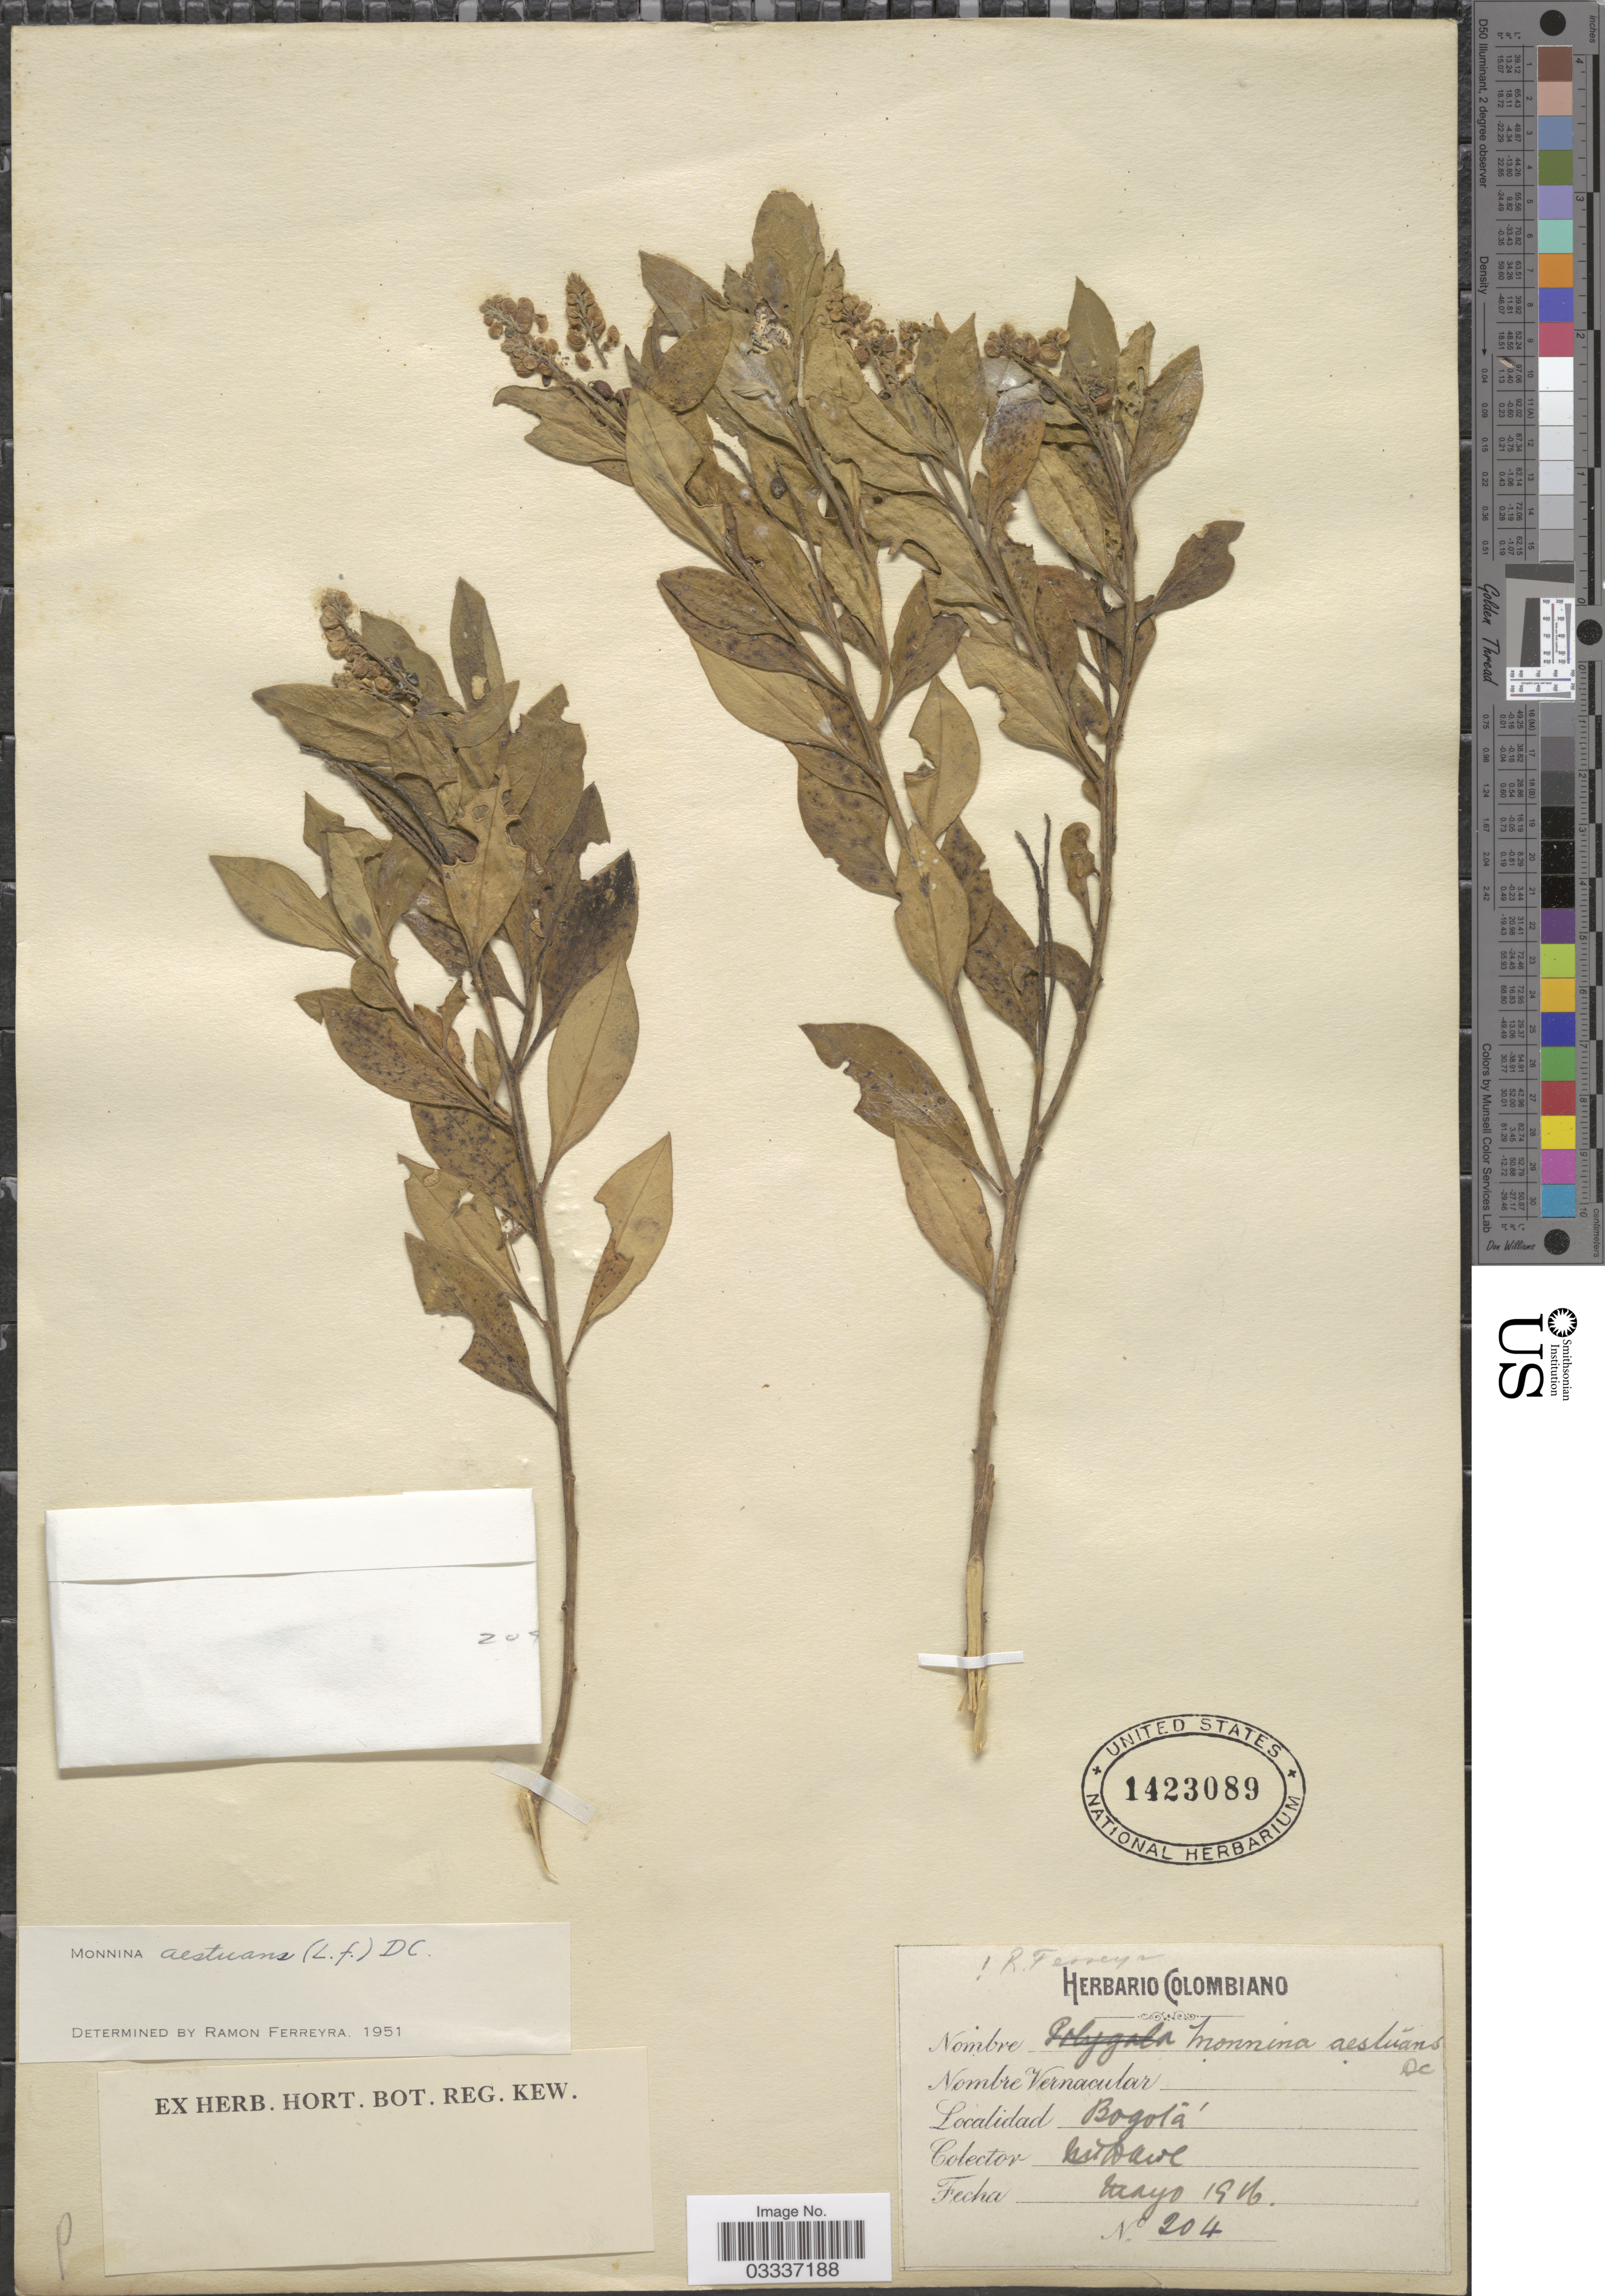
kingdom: Plantae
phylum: Tracheophyta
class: Magnoliopsida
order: Fabales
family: Polygalaceae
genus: Monnina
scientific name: Monnina aestuans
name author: (L. f.) DC.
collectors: M. T. Dawe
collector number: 204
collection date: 1916-05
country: Colombia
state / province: Bogota D.C.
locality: Bogotá.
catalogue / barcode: US 1423089